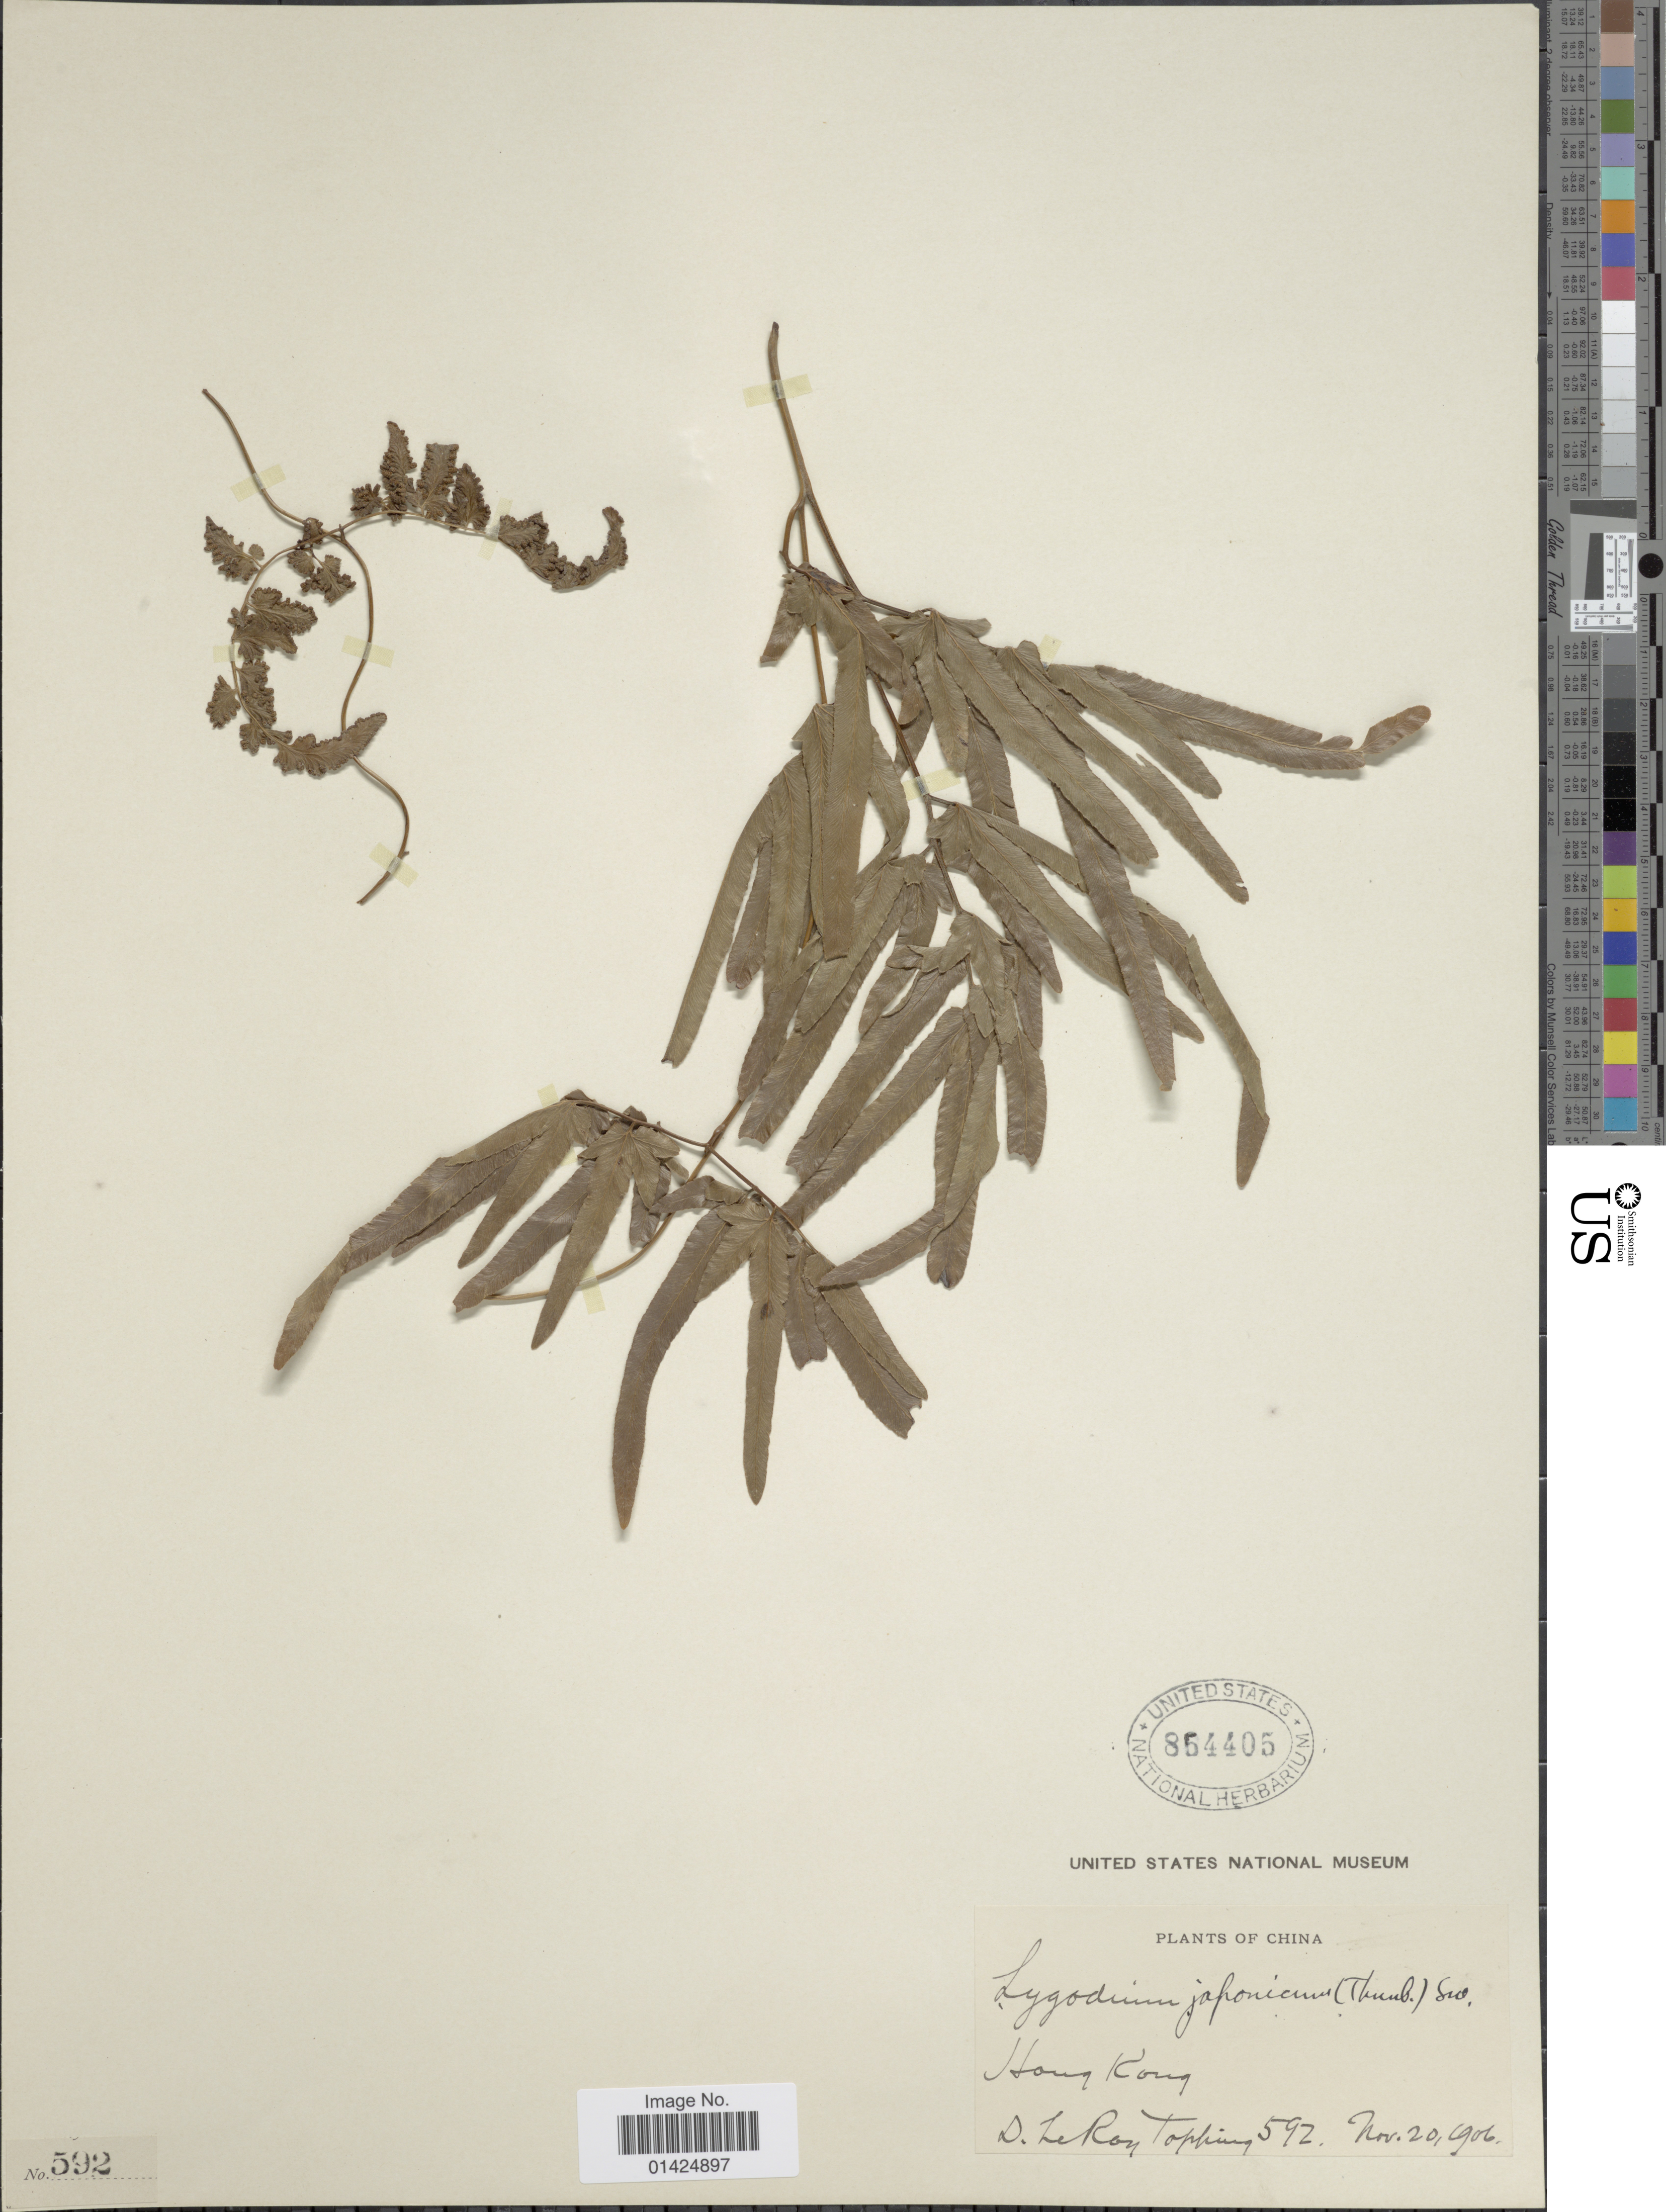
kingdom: Plantae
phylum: Tracheophyta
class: Polypodiopsida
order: Schizaeales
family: Lygodiaceae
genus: Lygodium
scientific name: Lygodium japonicum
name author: (Thunb.) Sw.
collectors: D. L. Topping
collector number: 592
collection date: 1906-11-20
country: China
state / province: Hong Kong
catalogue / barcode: US 854405